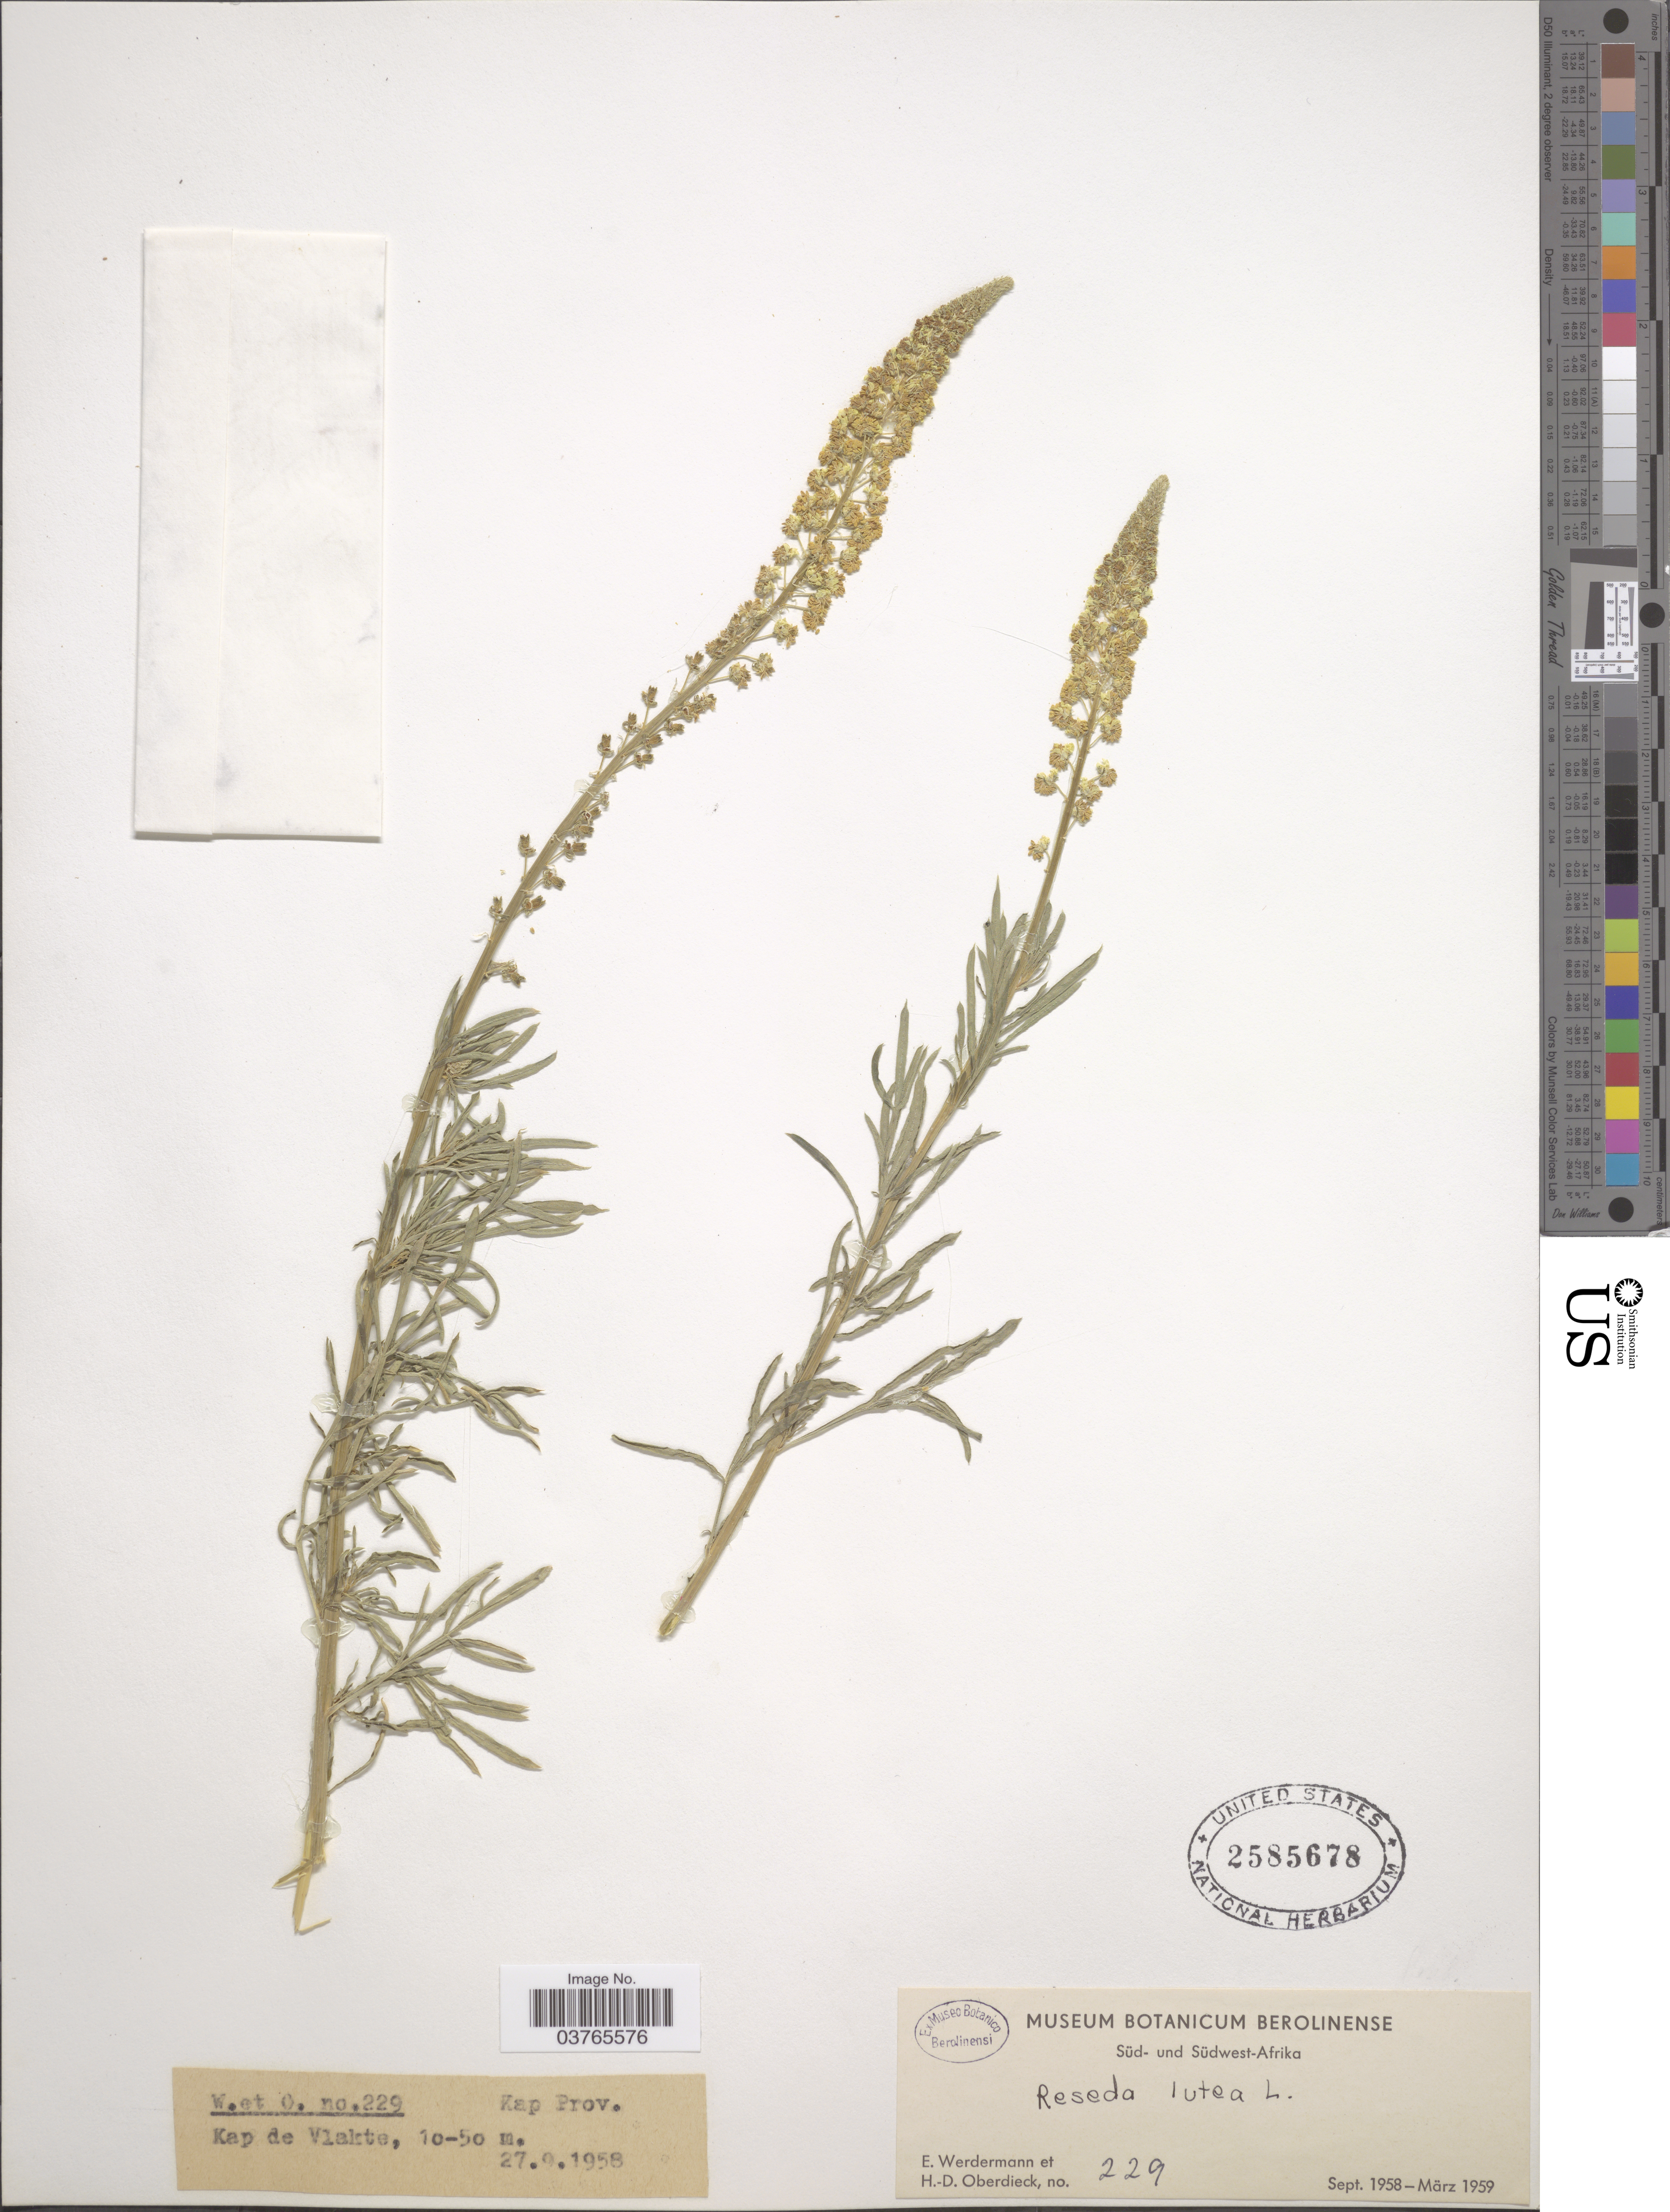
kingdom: Plantae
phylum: Tracheophyta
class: Magnoliopsida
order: Brassicales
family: Resedaceae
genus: Reseda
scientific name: Reseda lutea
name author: L.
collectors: E. Werdermann & H. Oberdieck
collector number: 229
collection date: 1958-09-27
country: South Africa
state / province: Western Cape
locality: Kap Prov. Kap de Vlakte.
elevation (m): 10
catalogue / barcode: US 2585678